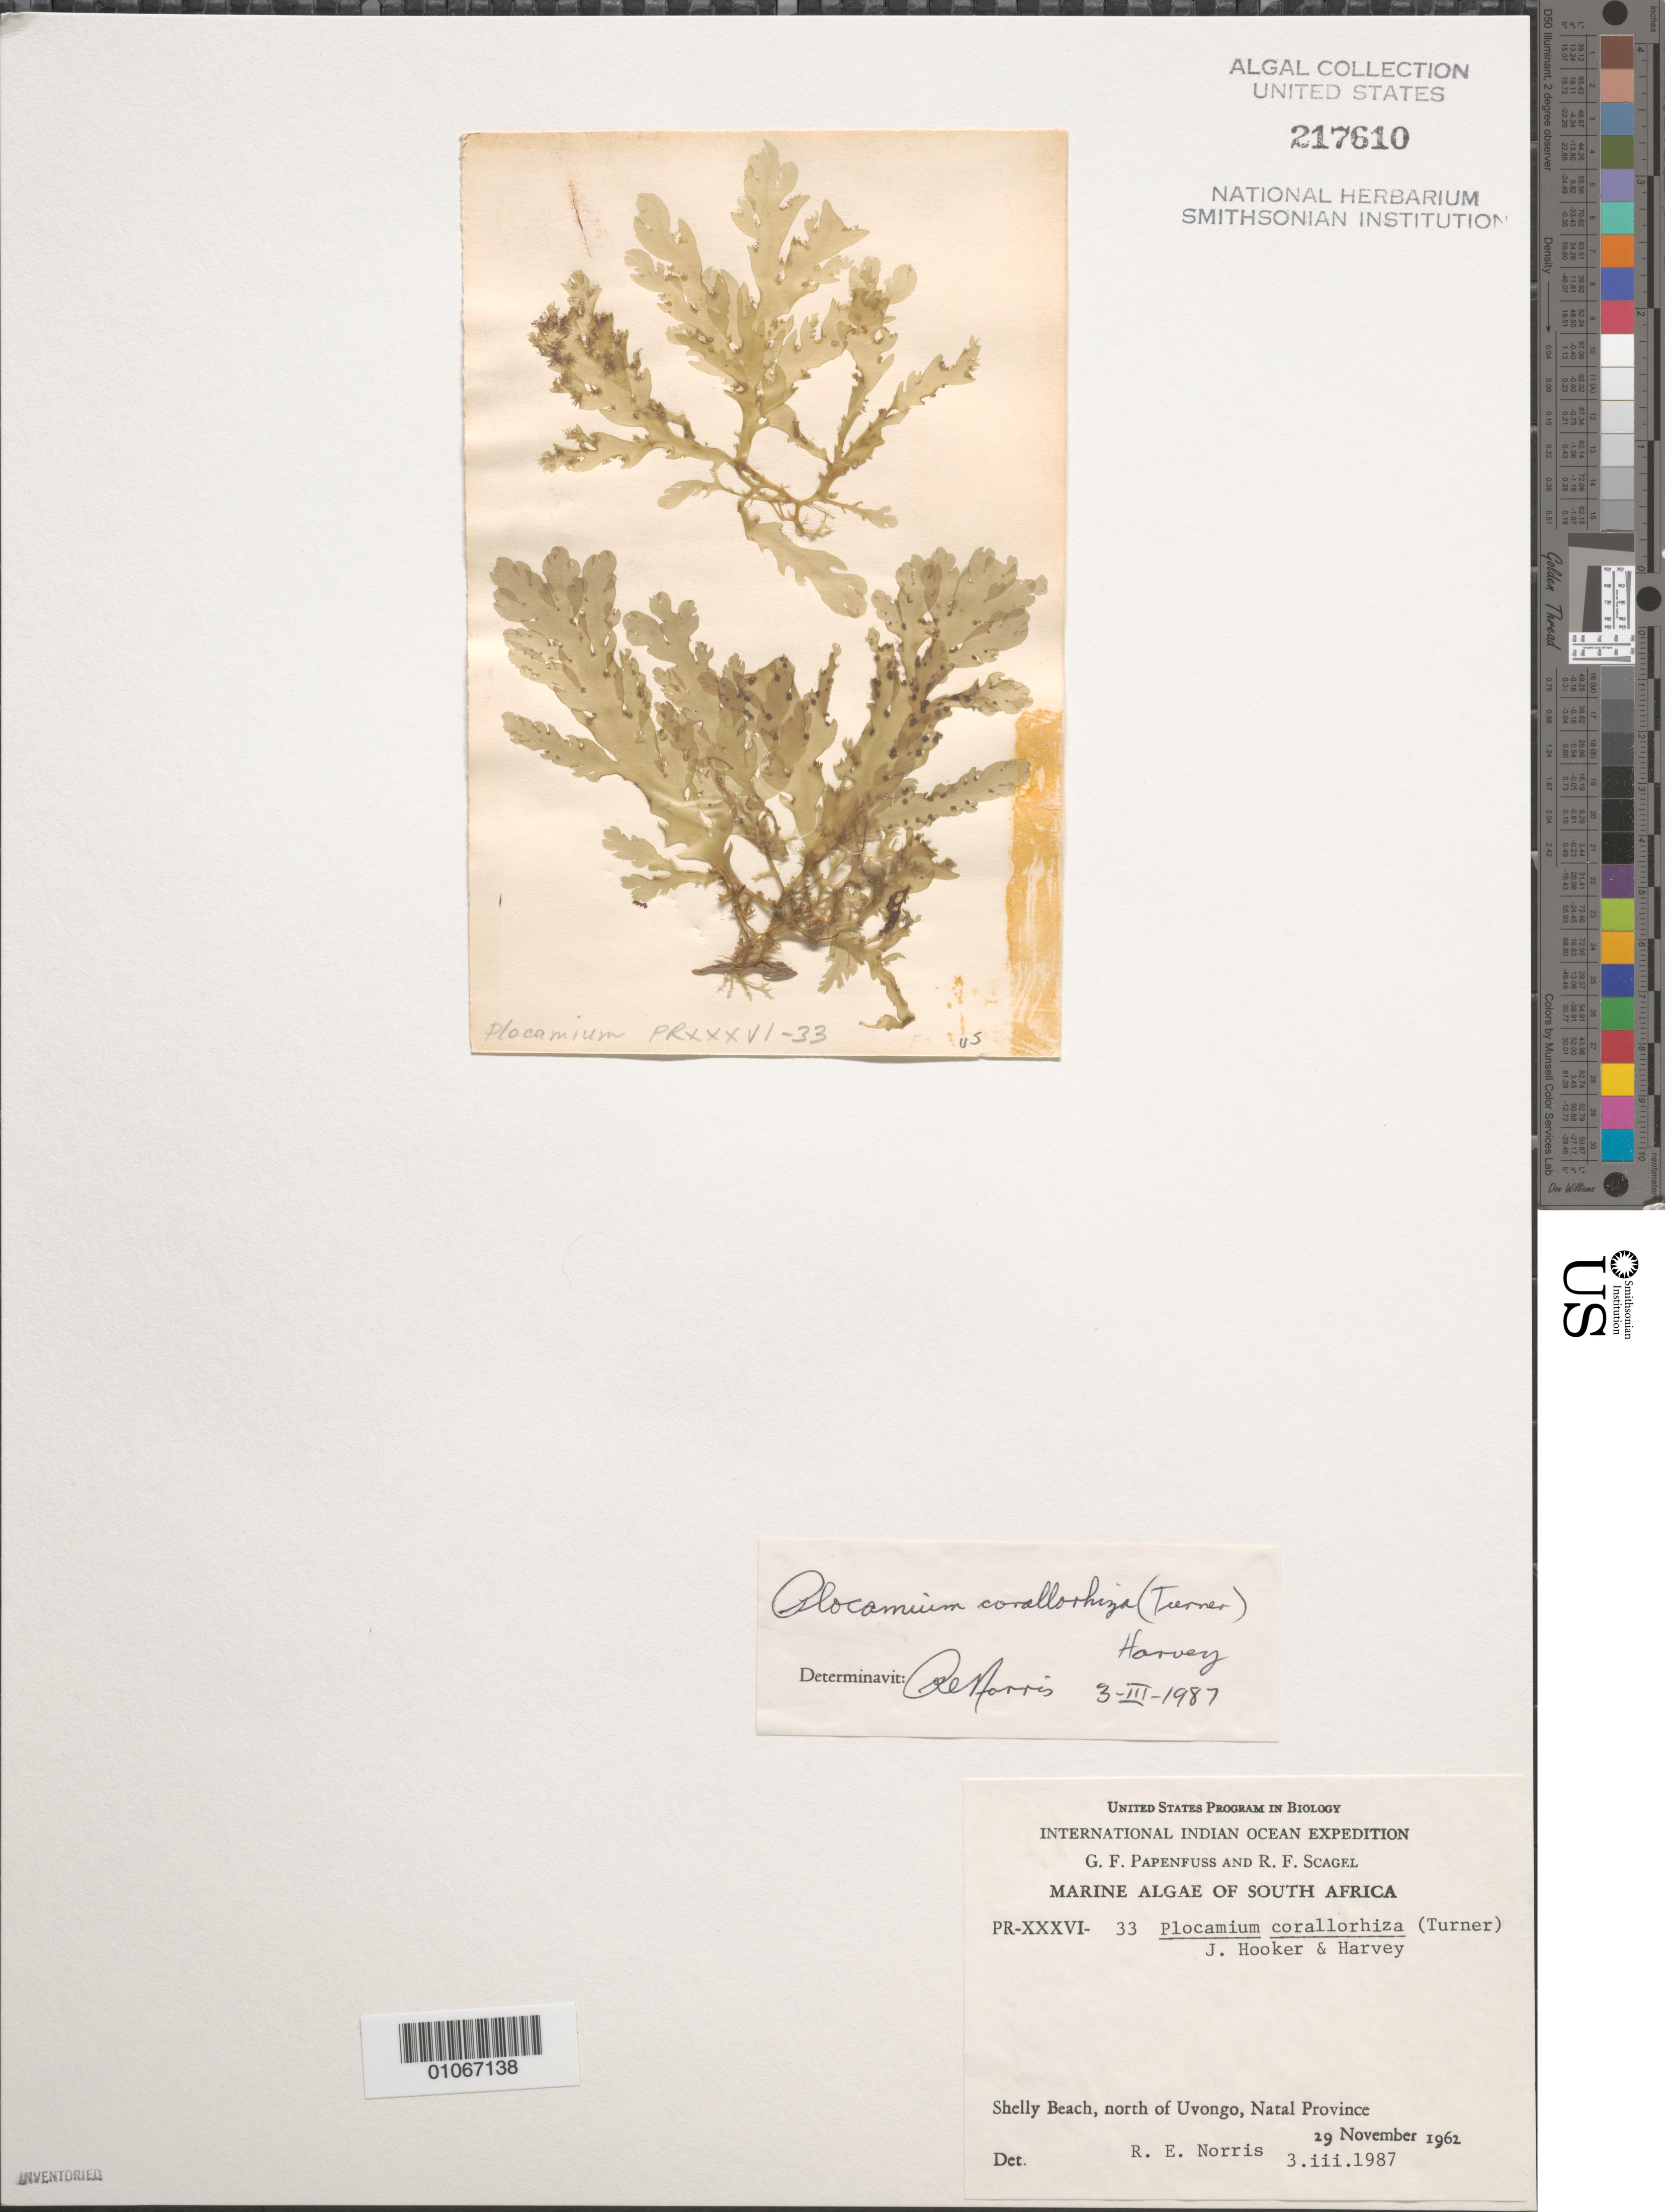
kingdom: Plantae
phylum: Rhodophyta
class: Florideophyceae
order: Plocamiales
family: Plocamiaceae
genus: Plocamium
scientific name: Plocamium corallorhiza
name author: (Turner) Hook. f. & Harv.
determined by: Norris, R. E.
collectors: G. Papenfuss & R. F. Scagel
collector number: PR-XXXVI-33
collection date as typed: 29 Nov 1962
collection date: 1962-11-29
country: South Africa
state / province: KwaZulu-Natal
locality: Shelly Beach, north of Uvongo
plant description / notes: International Indian Ocean Expedition, 1962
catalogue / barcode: US 217610